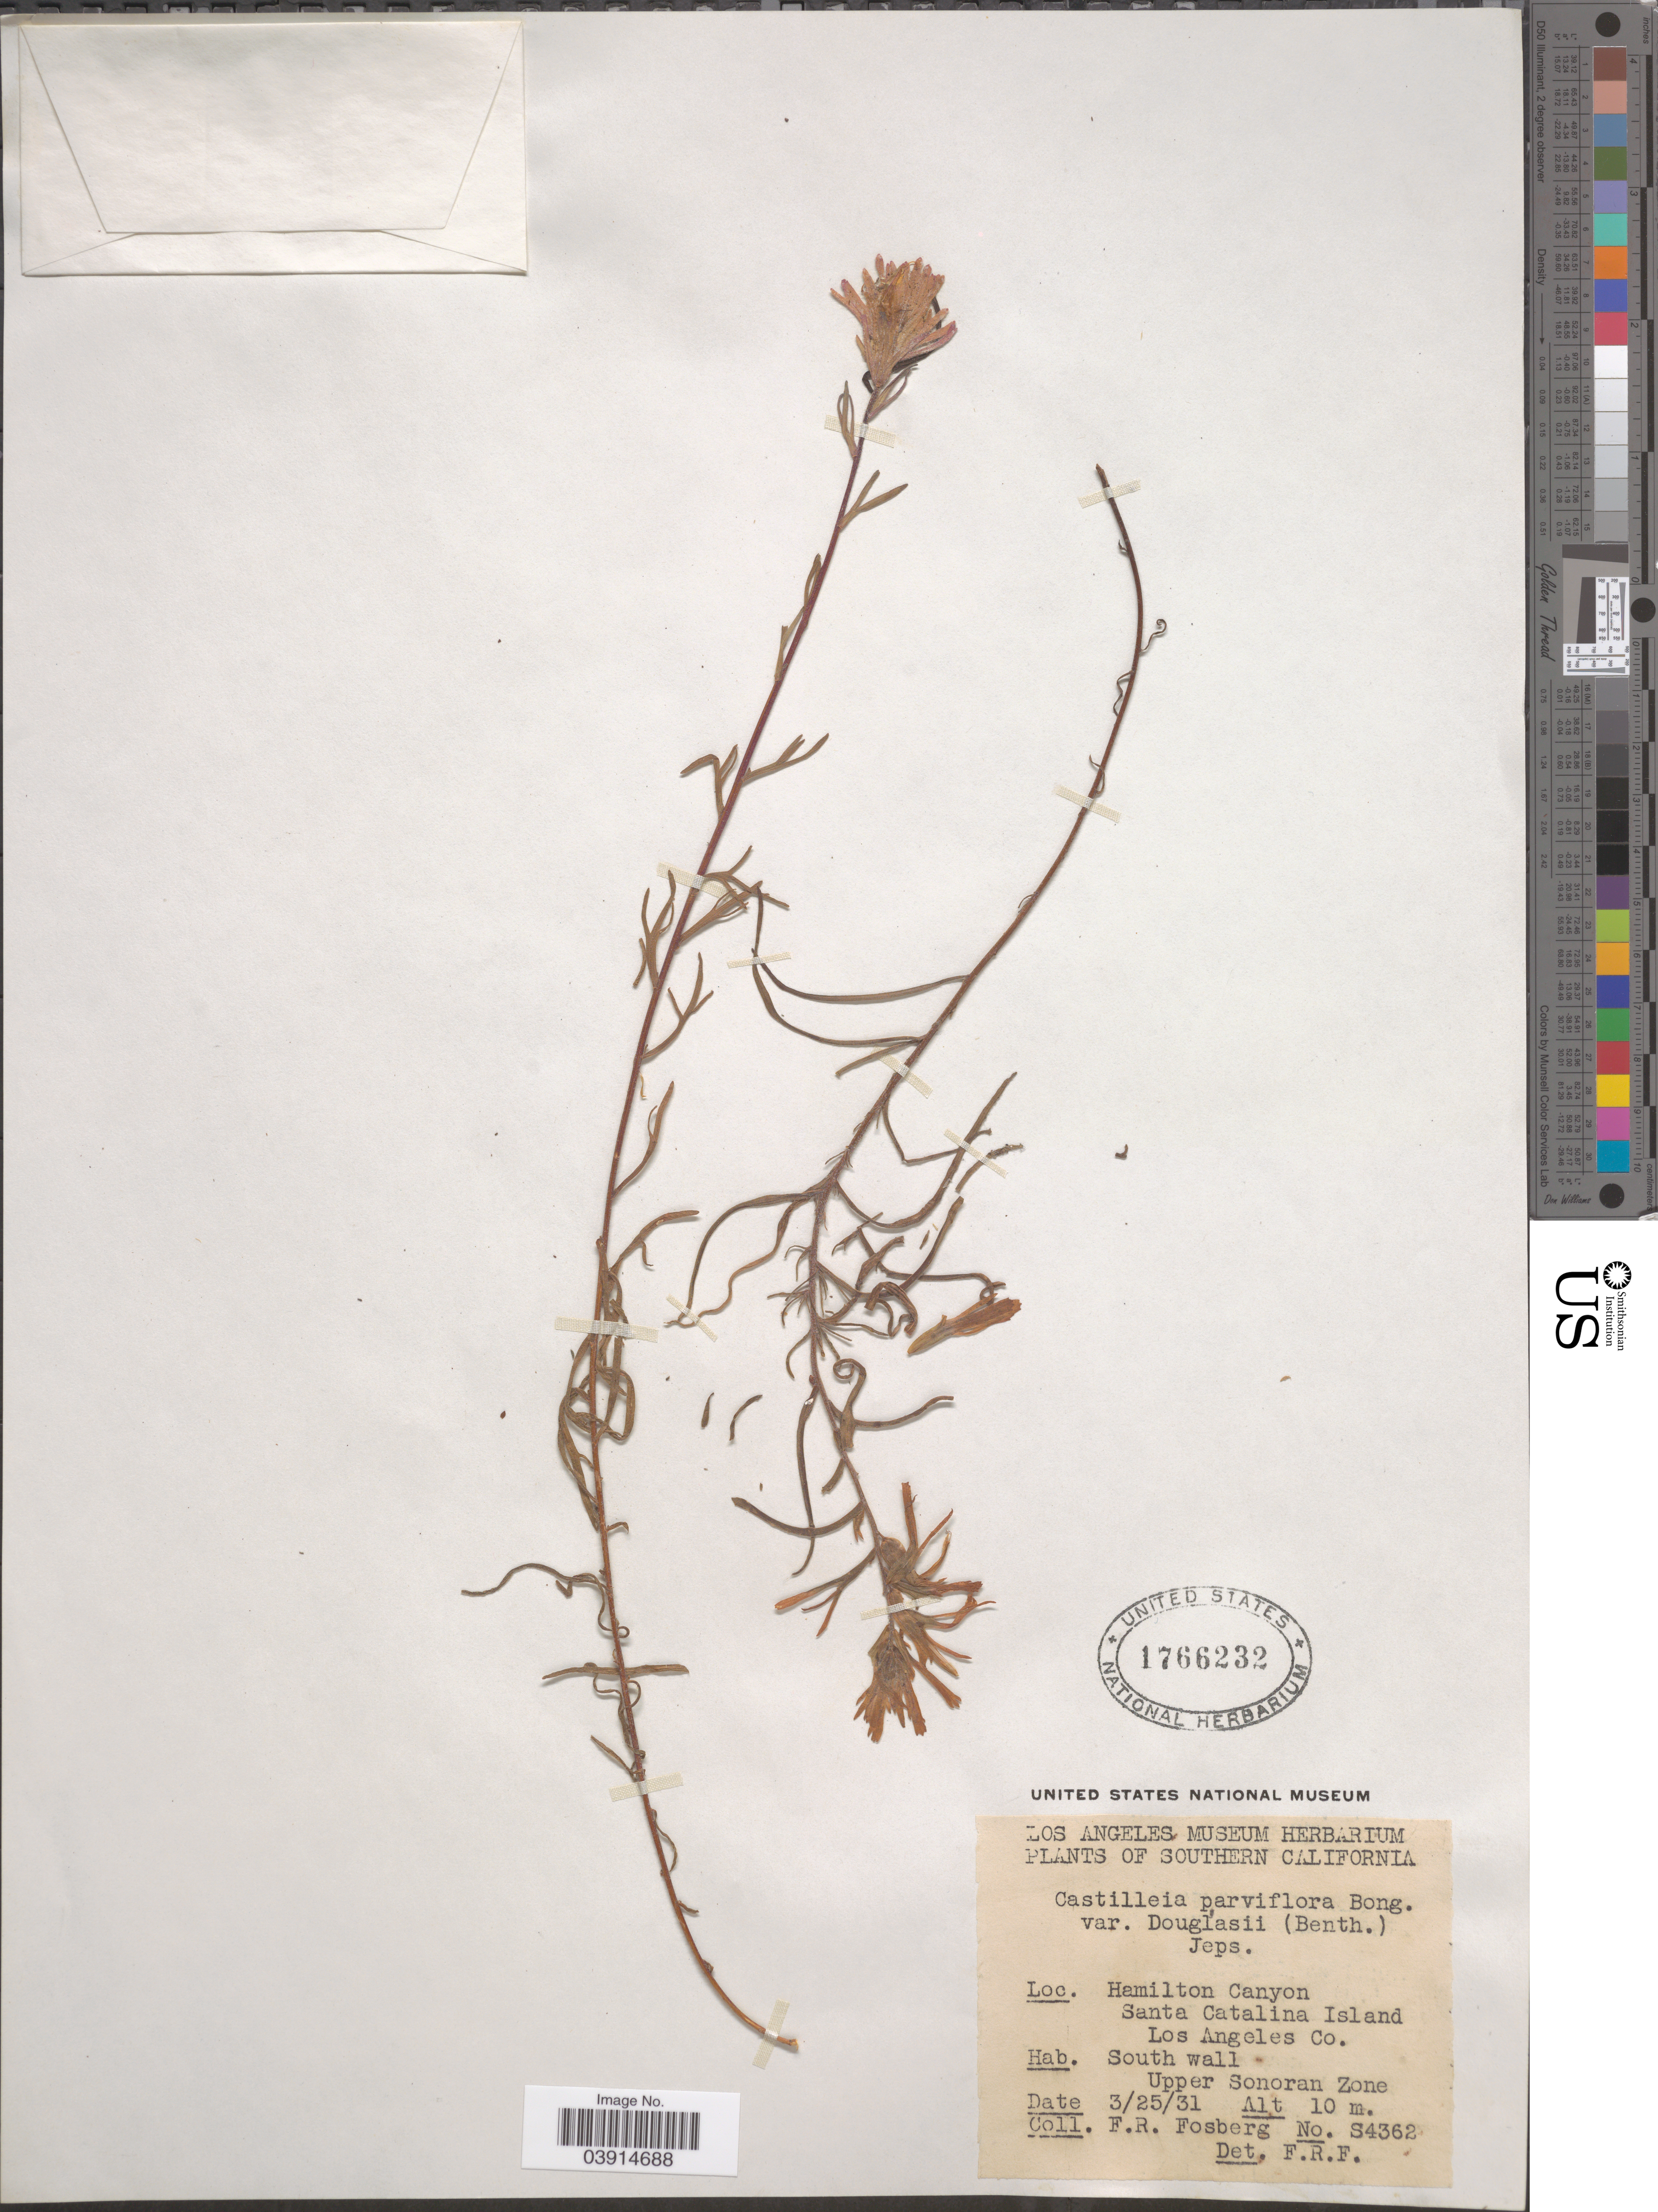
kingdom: Plantae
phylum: Tracheophyta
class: Magnoliopsida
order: Lamiales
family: Orobanchaceae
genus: Castilleja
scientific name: Castilleja sp.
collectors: F. R. Fosberg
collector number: S4362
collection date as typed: Transcribed d/m/y: 25/3/31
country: United States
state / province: California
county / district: Los Angeles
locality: Southern California. Hamilton Canyon. Santa Catalina Island. Los Angeles Co. Upper Sonoran Zone.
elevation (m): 10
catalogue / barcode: US 1766232